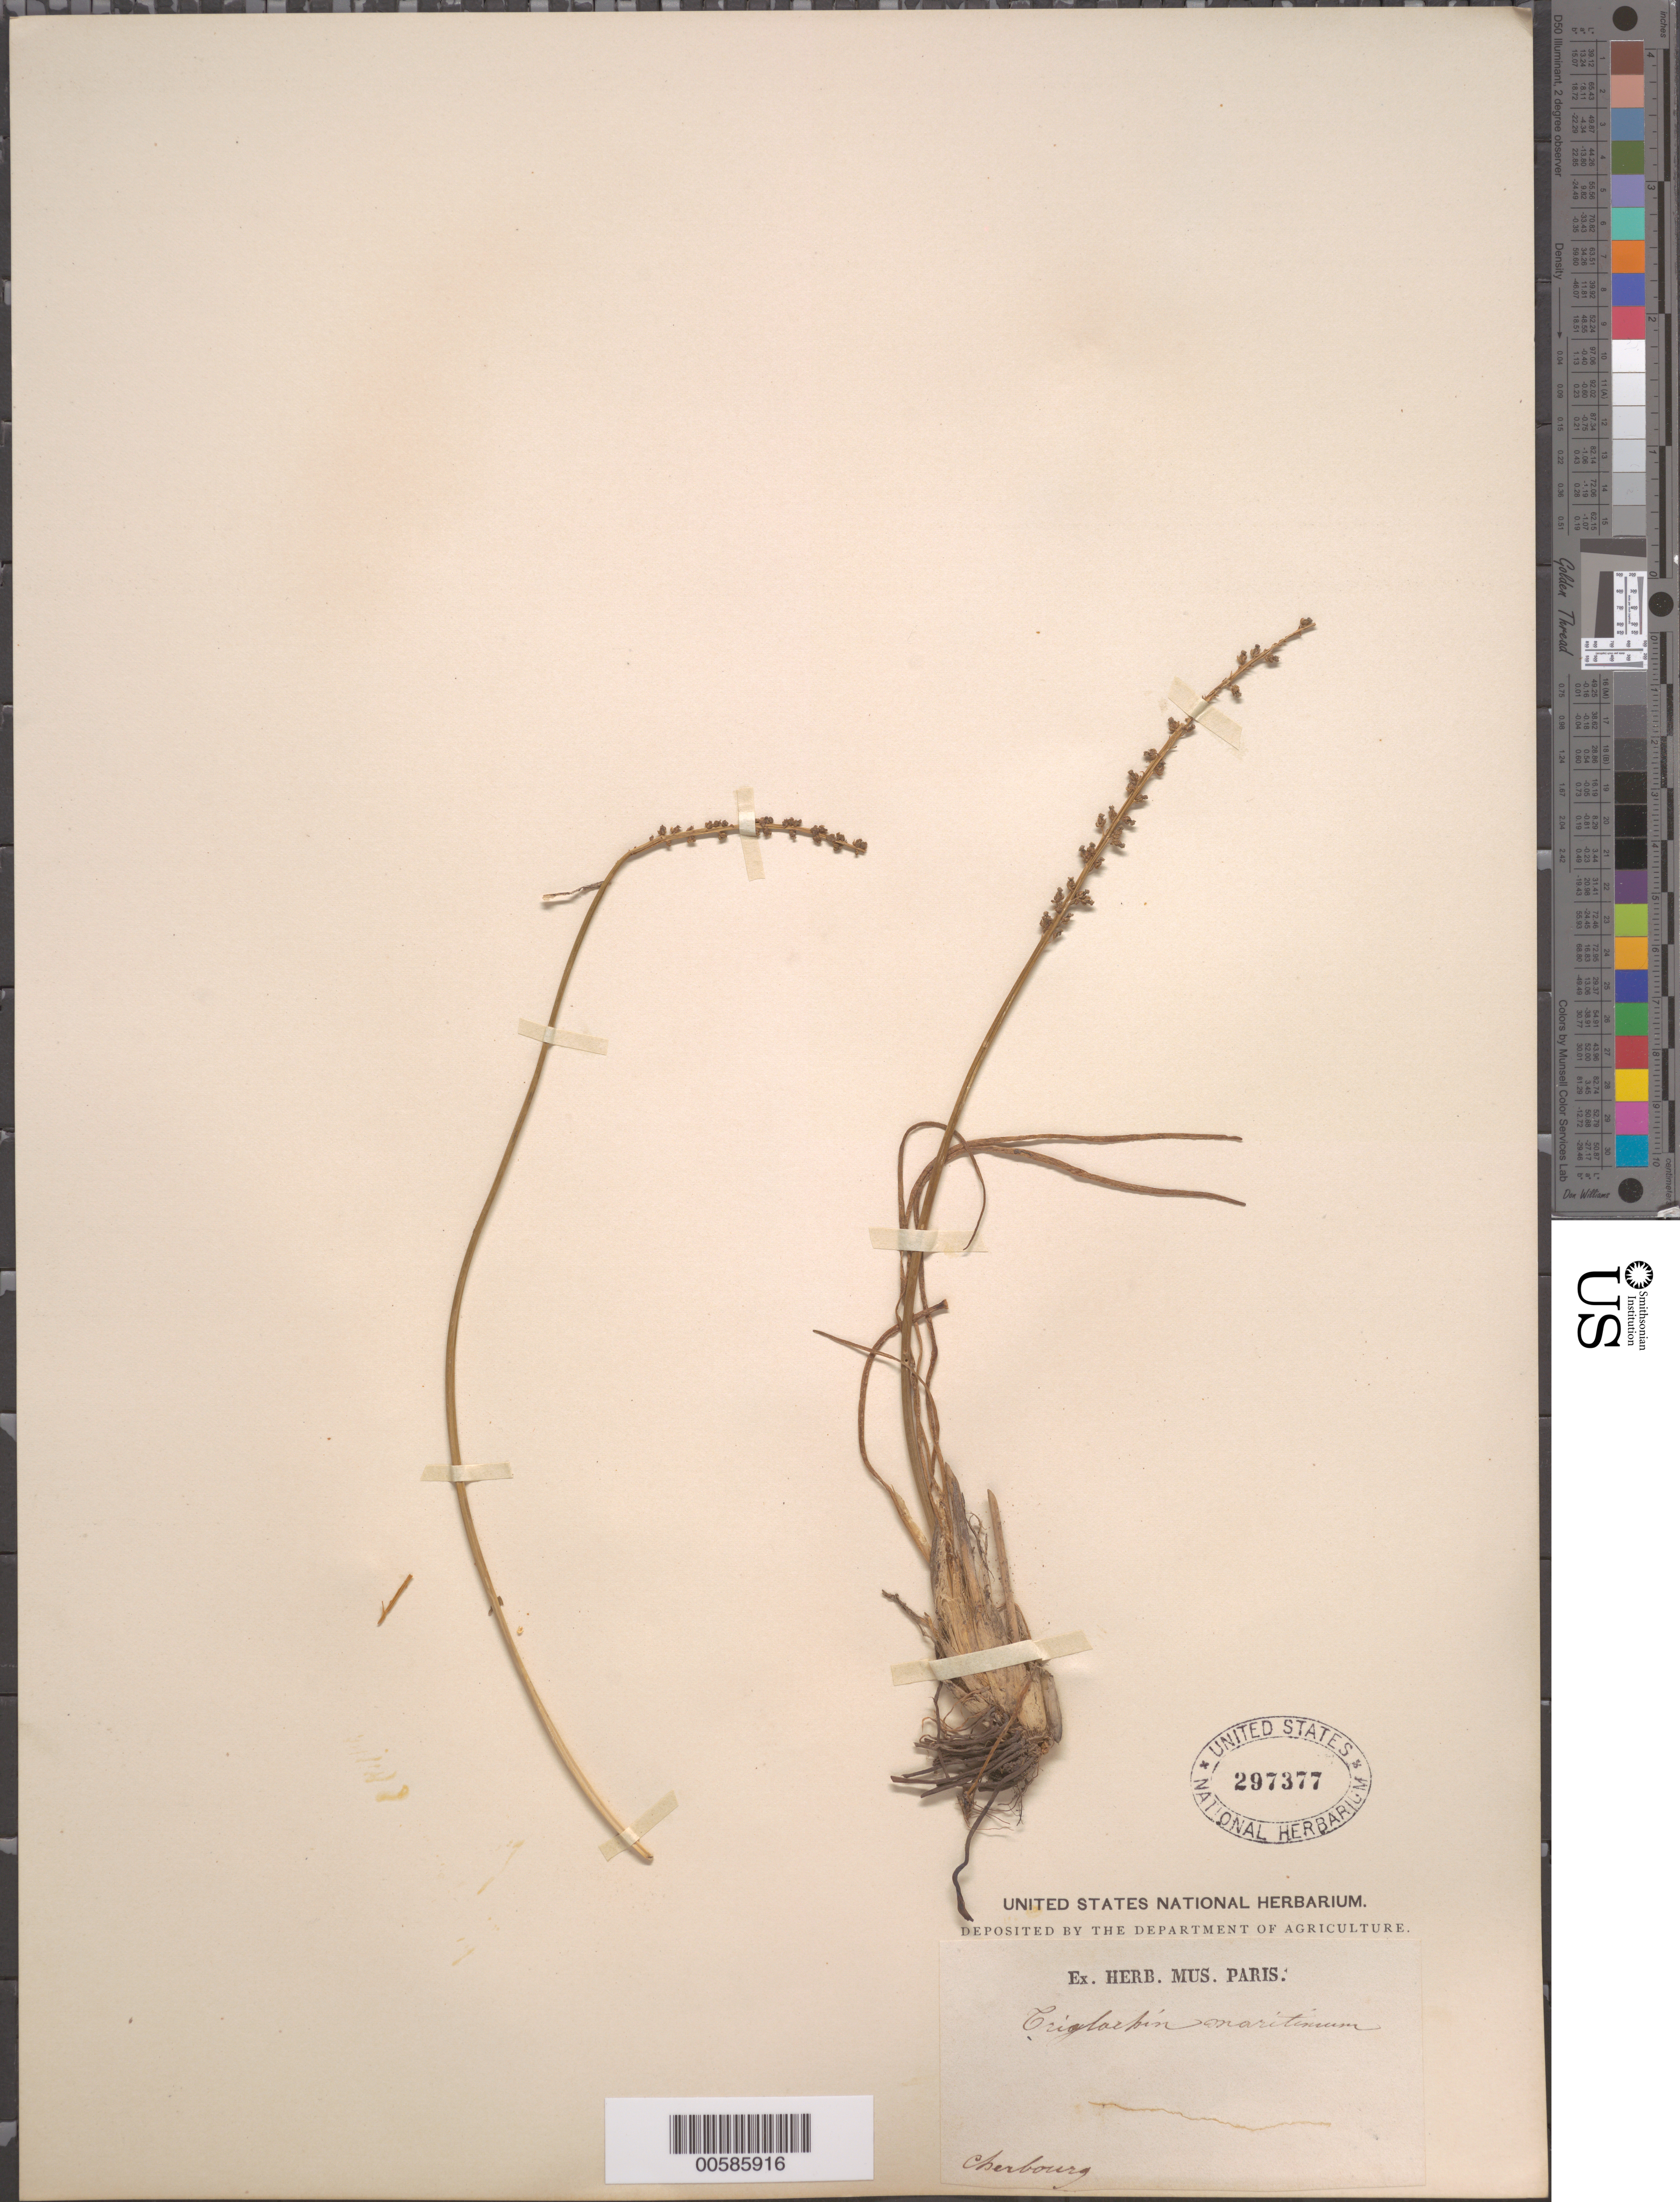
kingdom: Plantae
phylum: Tracheophyta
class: Liliopsida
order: Alismatales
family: Juncaginaceae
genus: Triglochin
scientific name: Triglochin maritima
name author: L.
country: France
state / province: Normandie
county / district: Manche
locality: Cherbourg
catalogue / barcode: US 297377